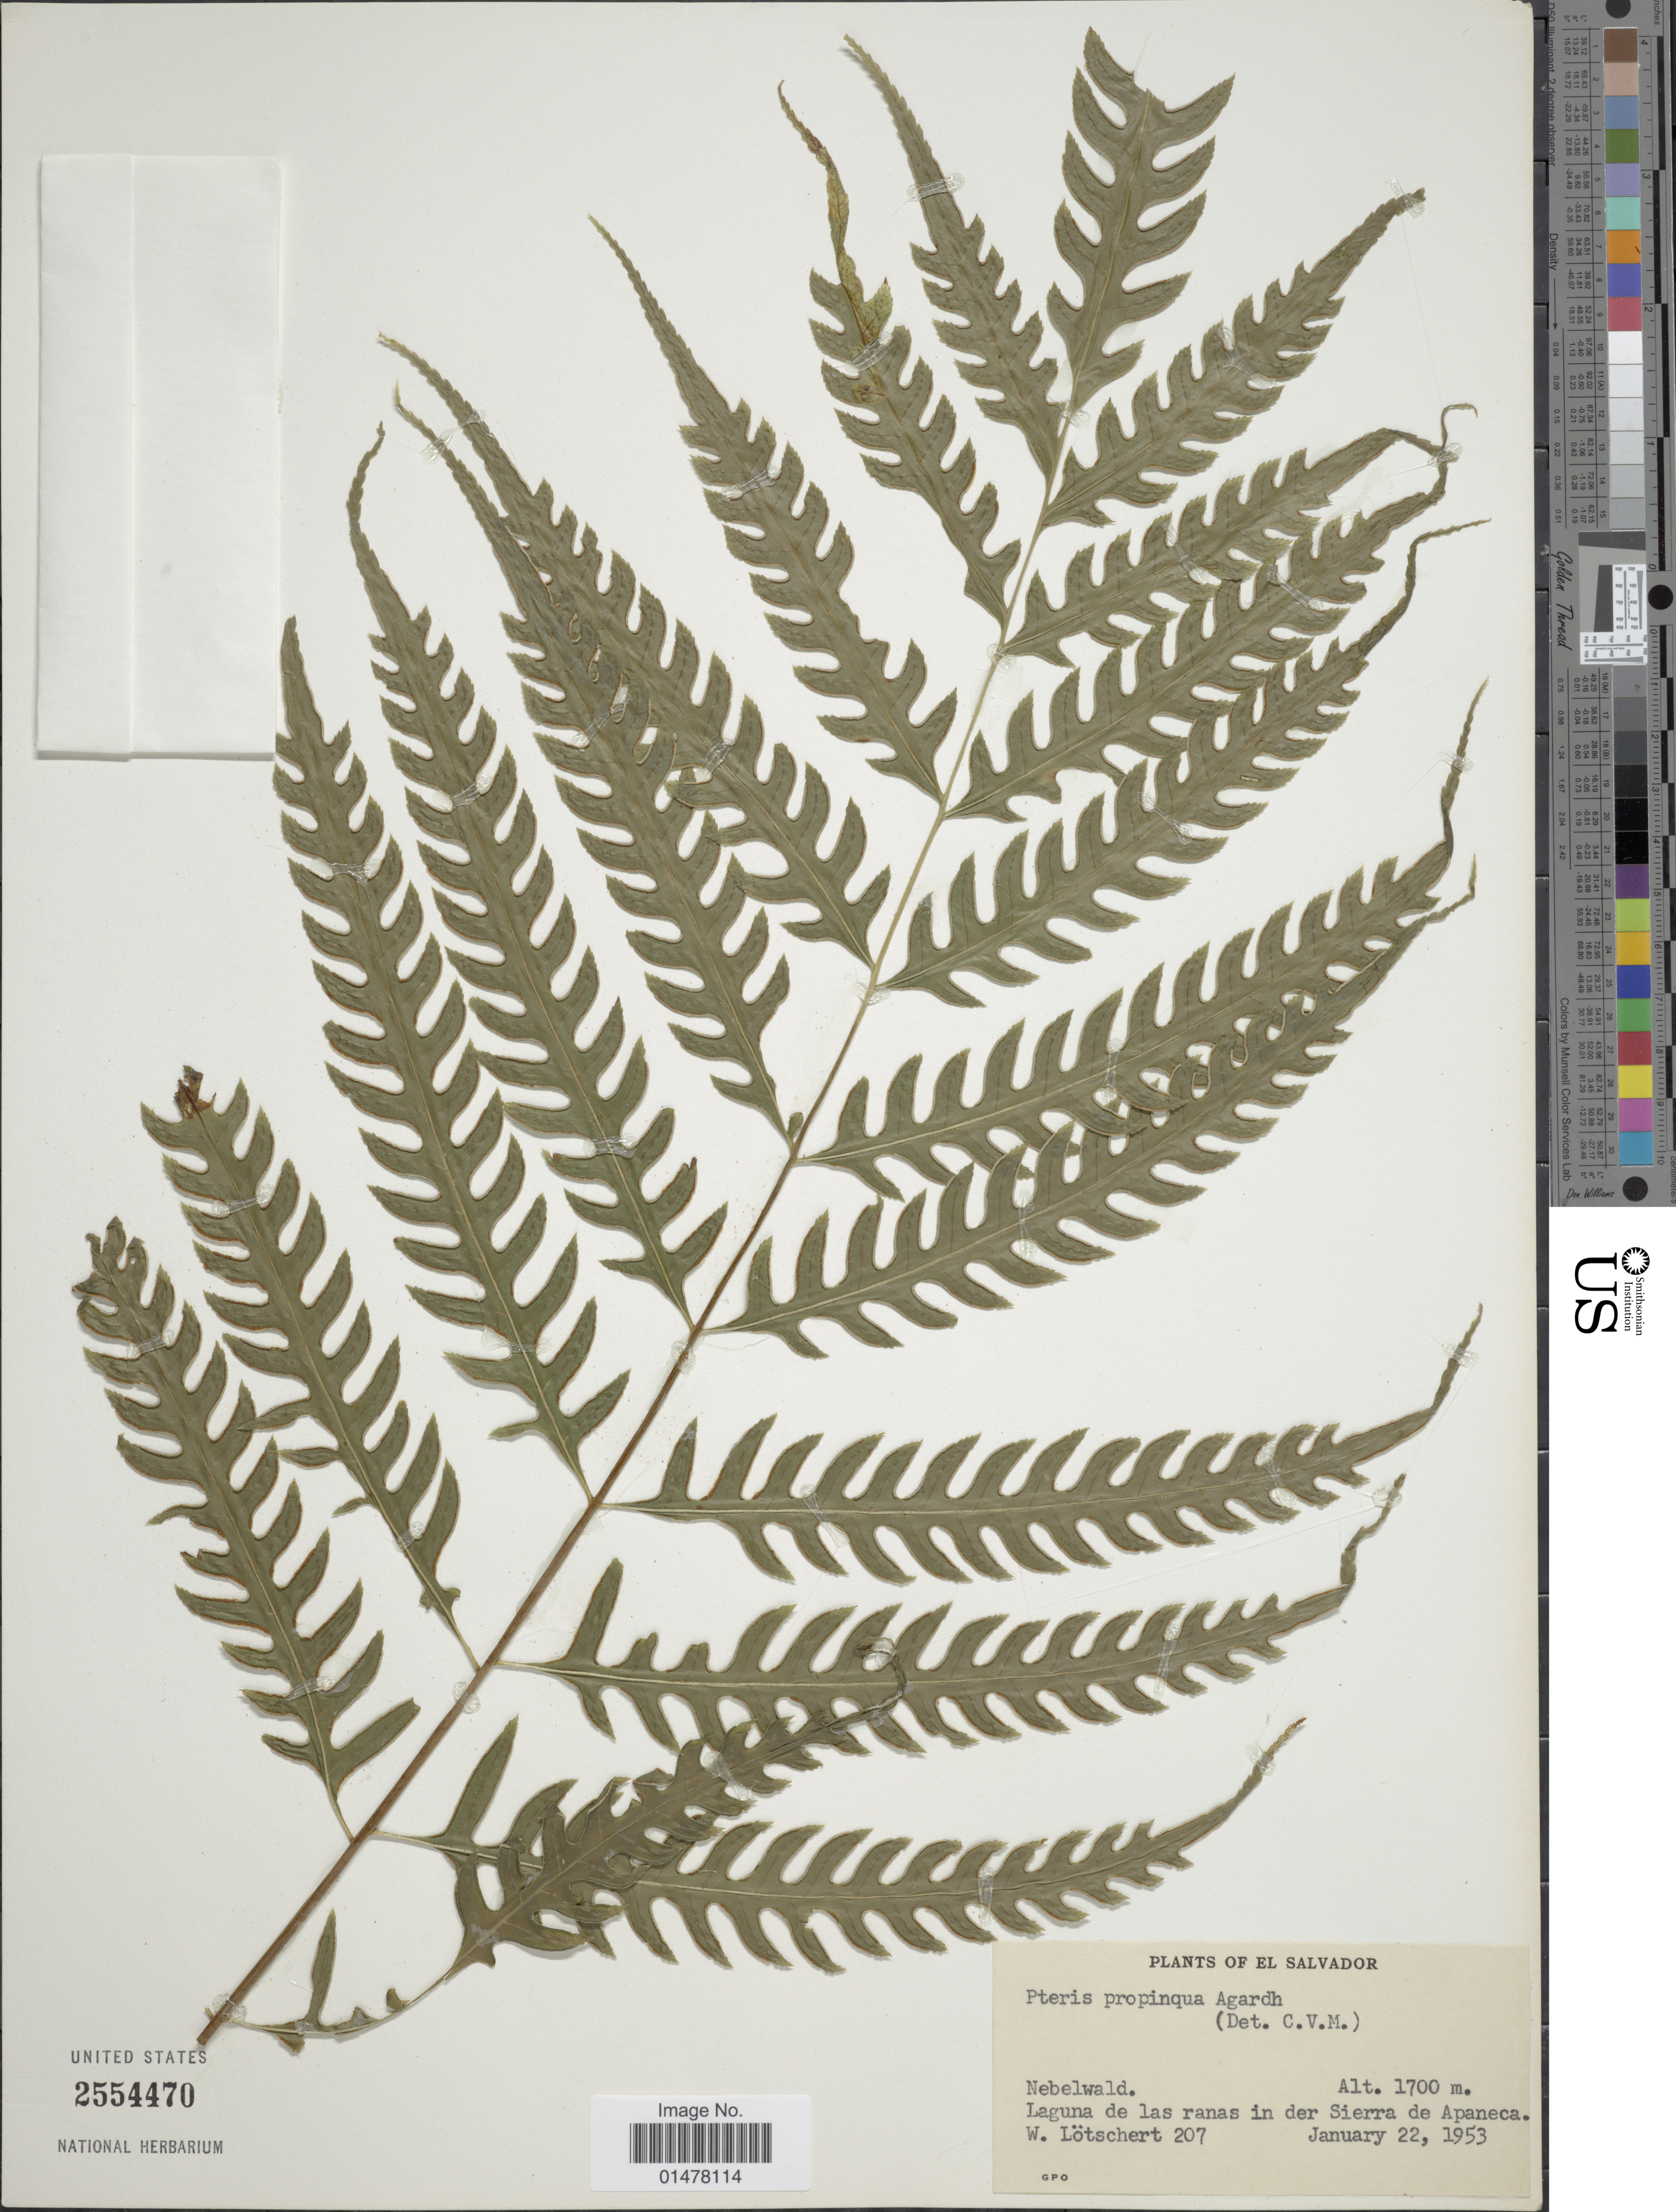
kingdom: Plantae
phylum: Tracheophyta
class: Polypodiopsida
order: Polypodiales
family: Pteridaceae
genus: Pteris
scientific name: Pteris propinqua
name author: J. Agardh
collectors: W. Lötschert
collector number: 207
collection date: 1953-01-22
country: El Salvador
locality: Plants of El Salvador, Nebelwald, Laguna de las ranas in der Sierra de Apaneca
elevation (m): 1700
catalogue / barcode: US 2554470